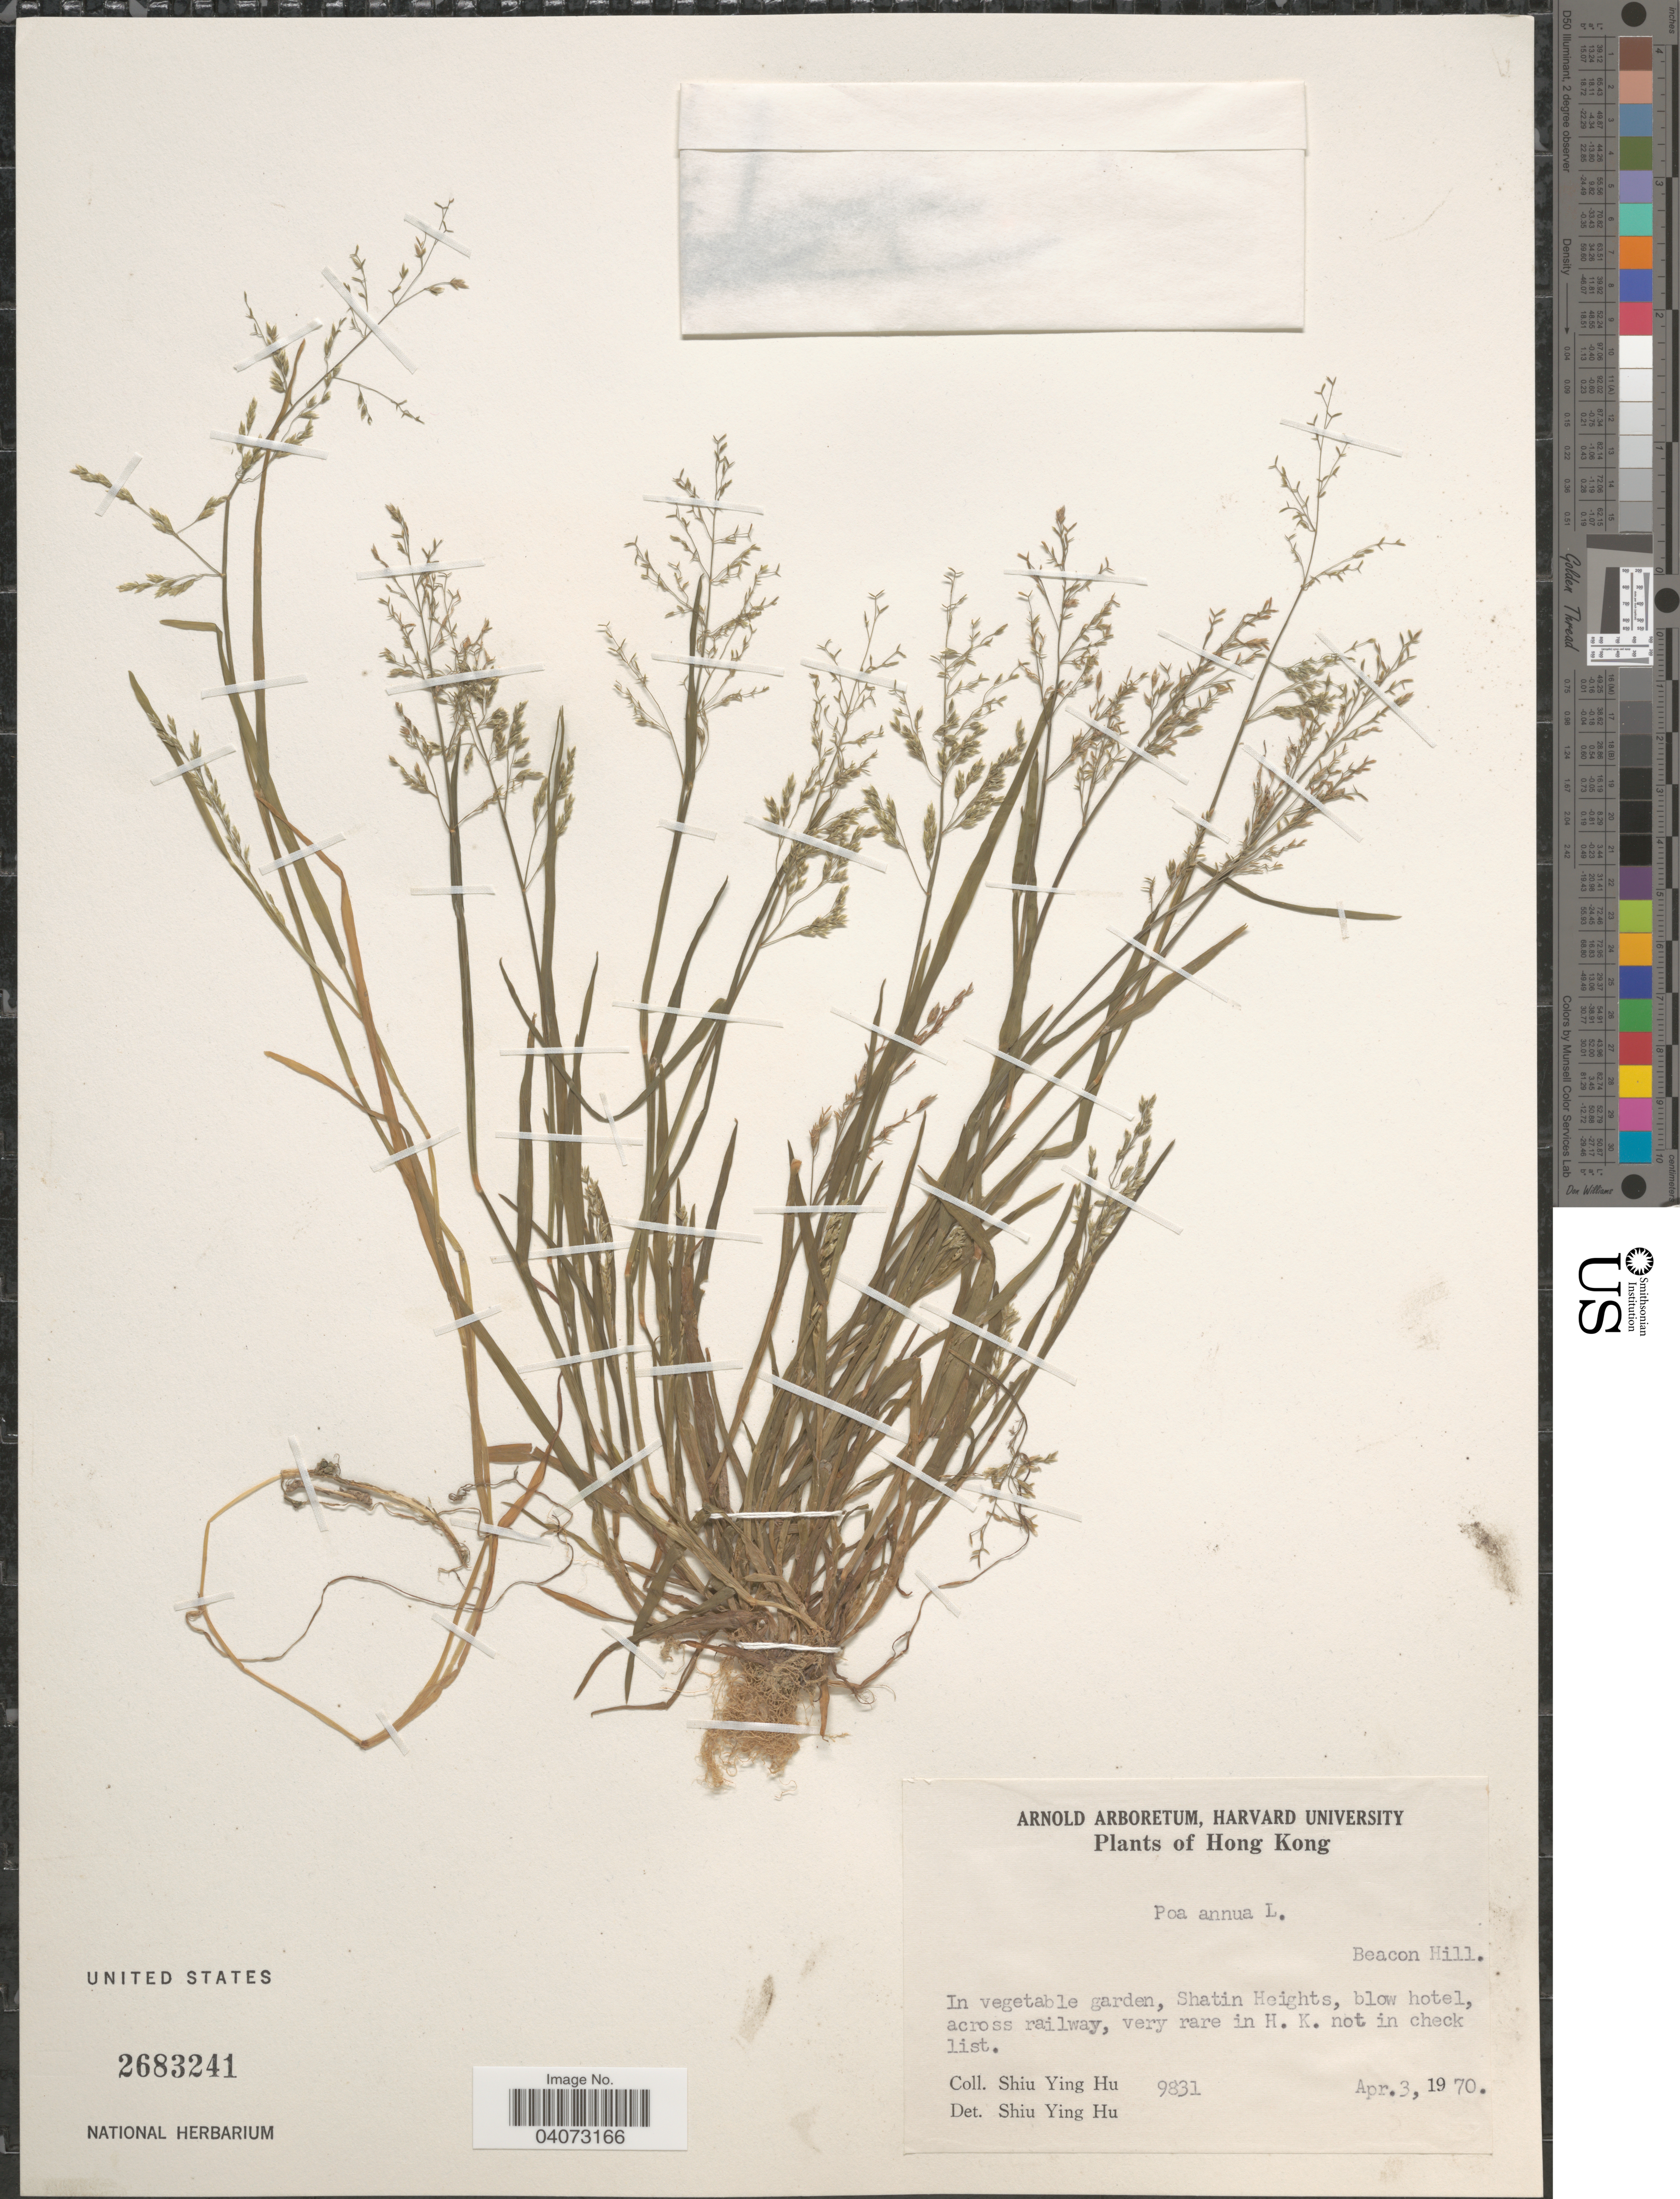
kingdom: Plantae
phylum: Tracheophyta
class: Liliopsida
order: Poales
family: Poaceae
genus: Poa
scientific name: Poa annua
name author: L.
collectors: S. Y. Hu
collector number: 9831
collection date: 1970-04-03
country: China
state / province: Hong Kong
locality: Beacon Hill. In vegetable garden, Shatin Heights, blow hotel, across railway.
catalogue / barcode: US 2683241